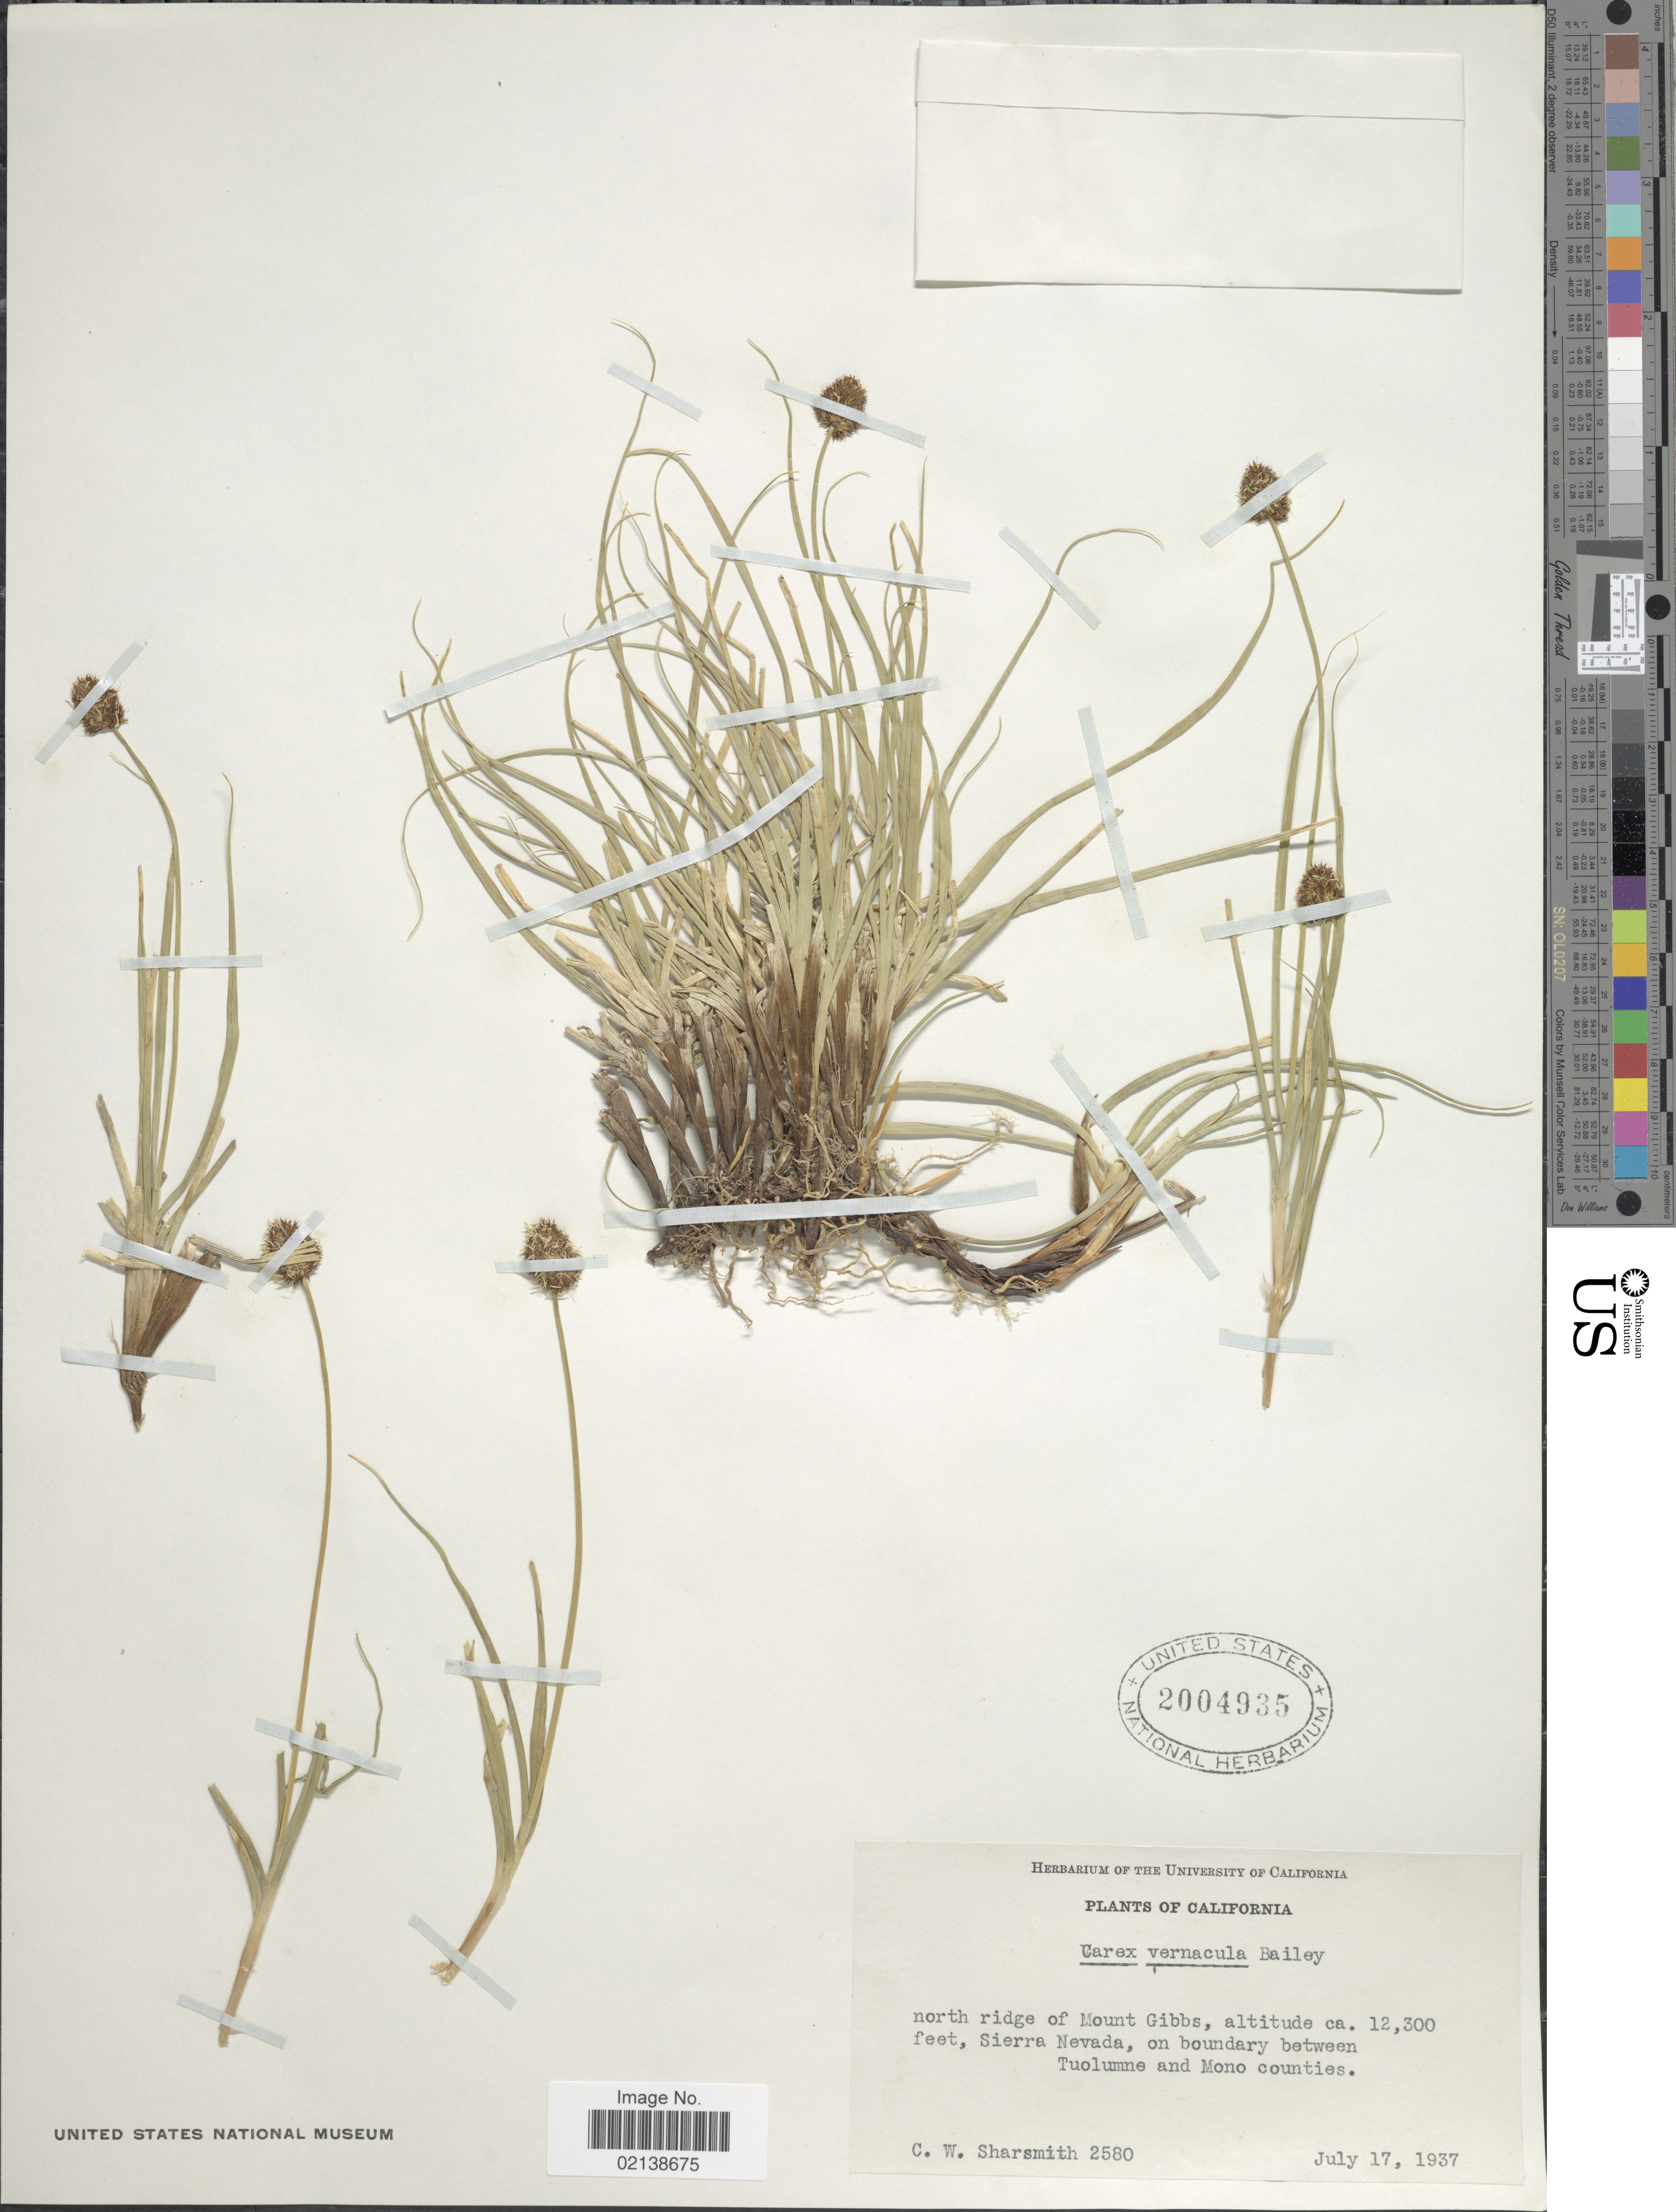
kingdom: Plantae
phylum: Tracheophyta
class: Liliopsida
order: Poales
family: Cyperaceae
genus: Carex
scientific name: Carex vernacula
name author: L.H. Bailey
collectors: C. Sharsmith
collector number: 2580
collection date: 1937-07-17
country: United States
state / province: California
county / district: Mono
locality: North ridge of Mount Gibbs, Sierra Nevada, on boundary between Tuolumne and Mono counties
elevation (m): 3749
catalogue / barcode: US 2004935